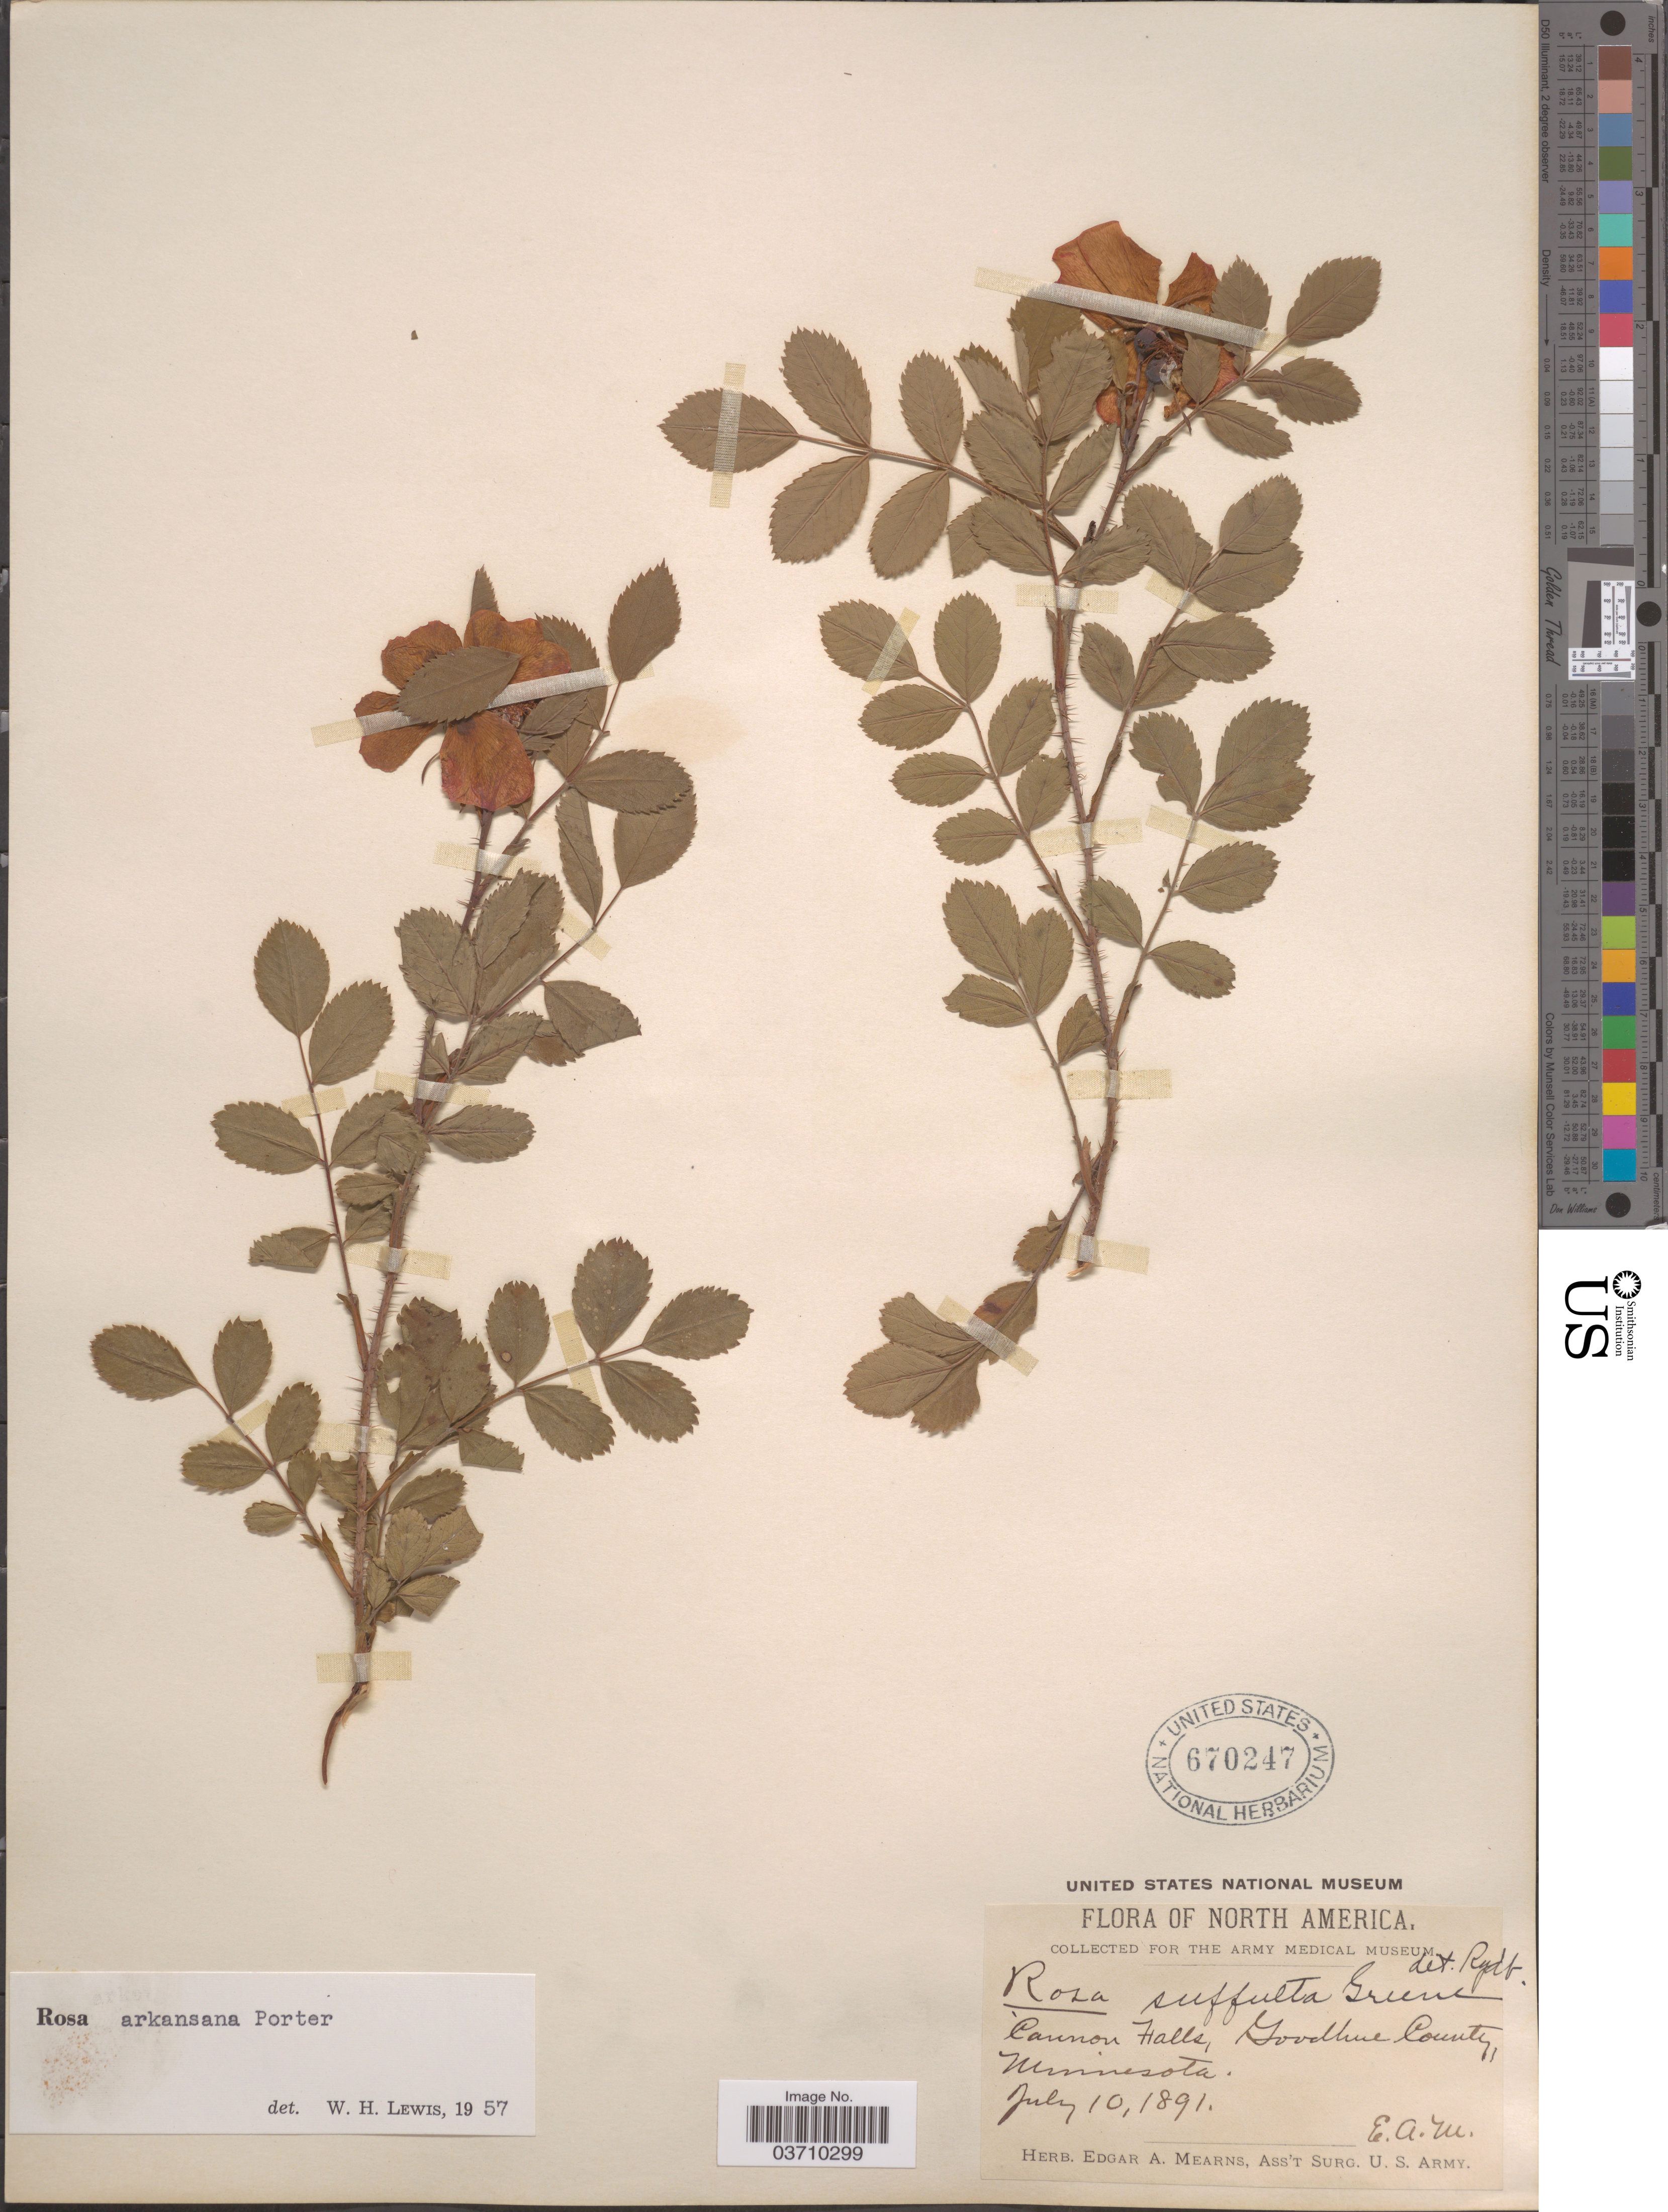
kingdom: Plantae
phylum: Tracheophyta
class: Magnoliopsida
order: Rosales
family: Rosaceae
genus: Rosa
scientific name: Rosa arkansana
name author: Porter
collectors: E. A. Mearns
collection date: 1891-07-10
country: United States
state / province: Minnesota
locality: Cannon Falls, Goodhue County.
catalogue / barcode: US 670247